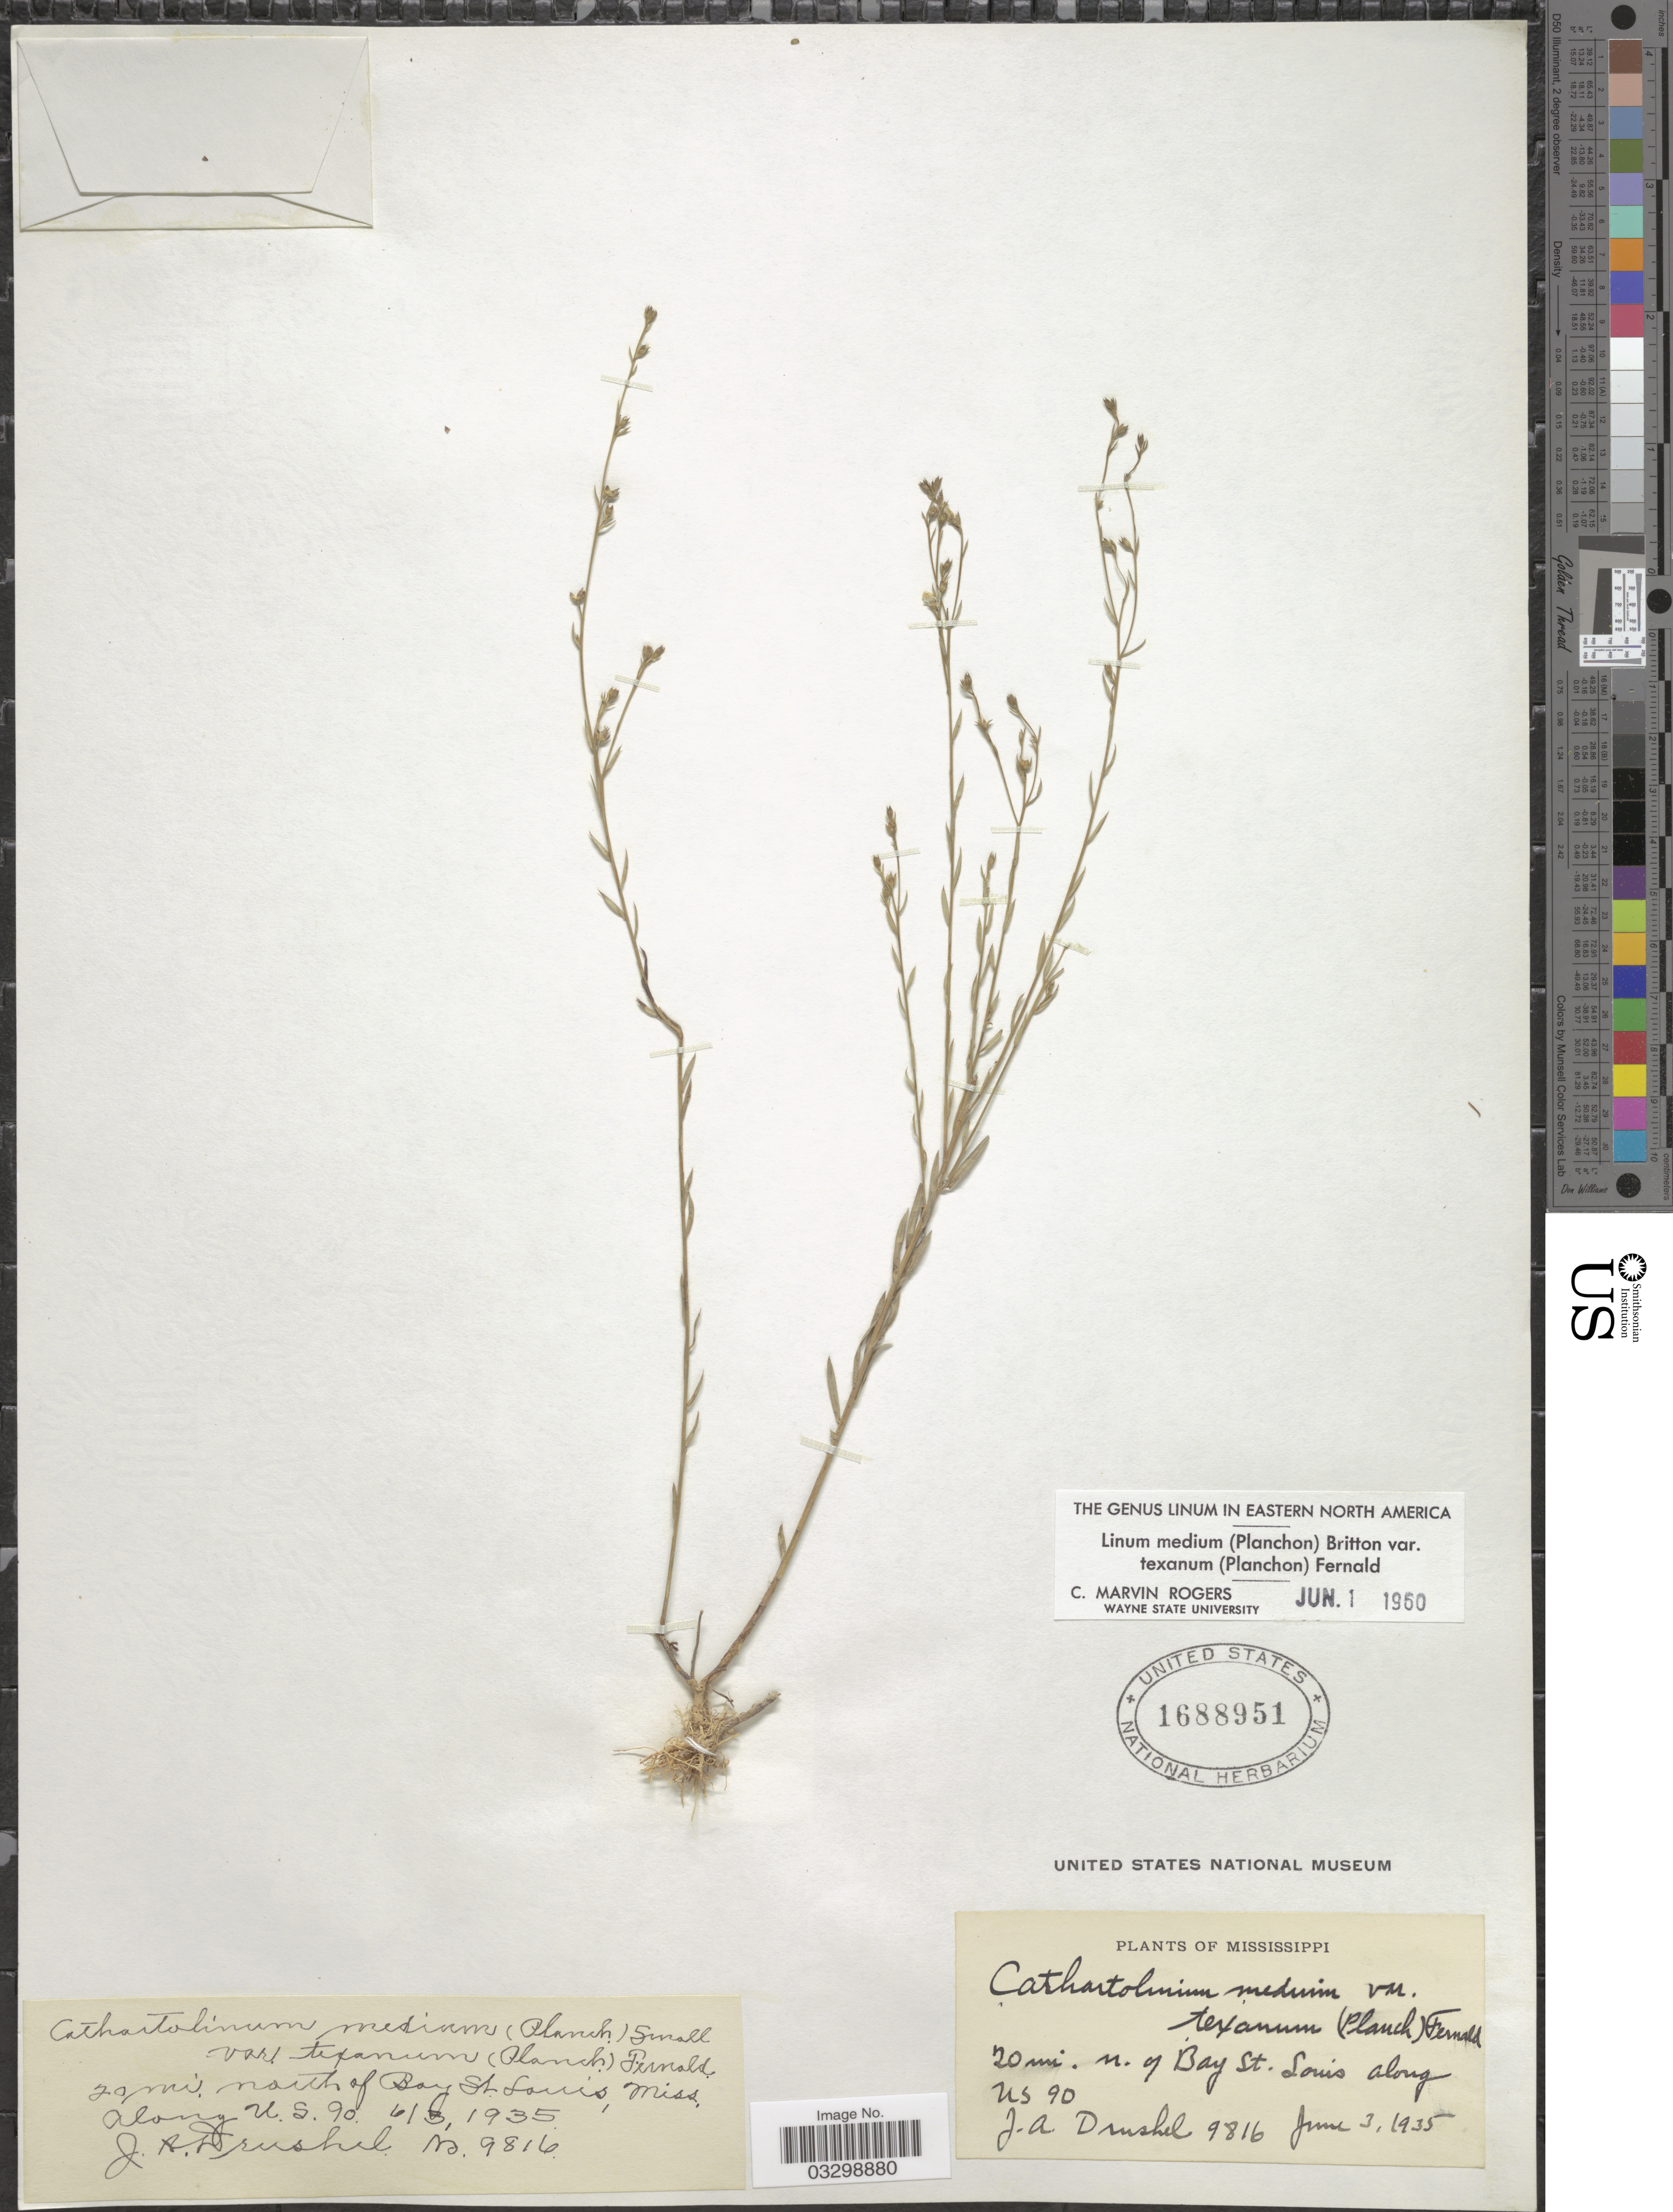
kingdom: Plantae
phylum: Tracheophyta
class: Magnoliopsida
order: Malpighiales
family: Linaceae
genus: Linum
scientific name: Linum medium var. texanum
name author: (Planch.) Fernald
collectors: J. A. Drushel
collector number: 9816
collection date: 1935-06-03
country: United States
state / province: Mississippi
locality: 20 mi. n. of Bay St. Louis along US 90.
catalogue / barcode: US 1688951